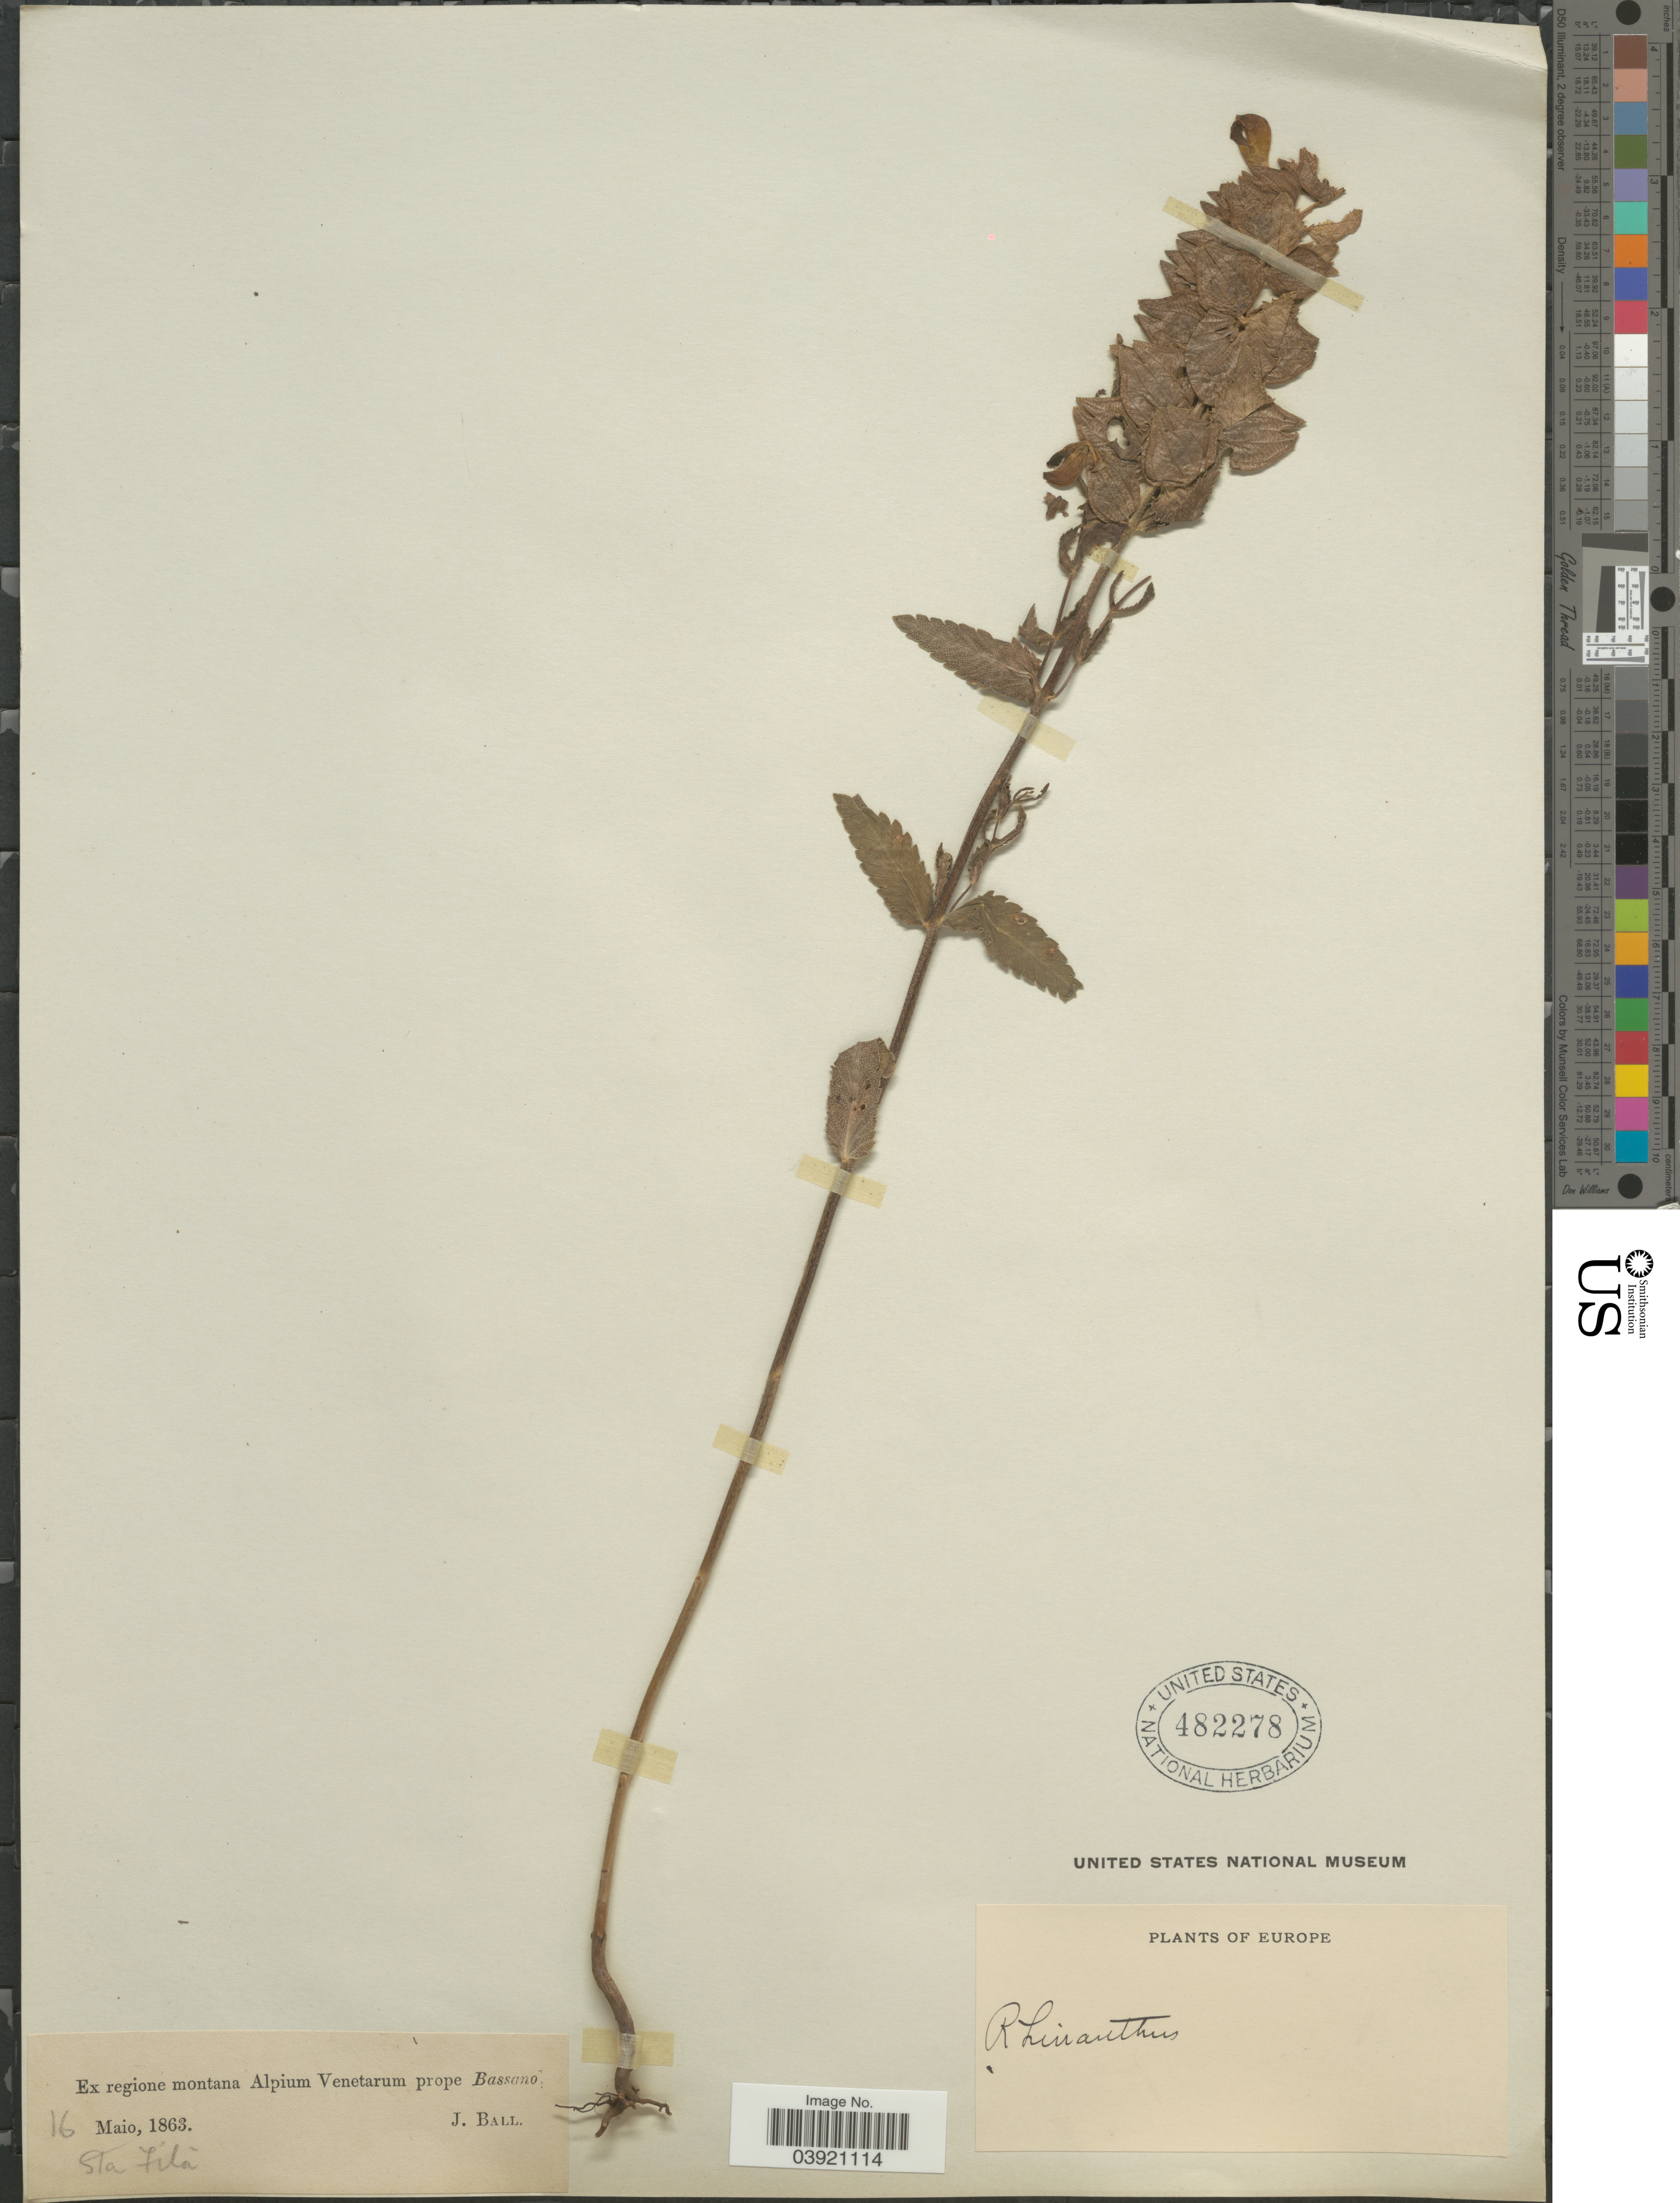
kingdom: Plantae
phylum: Tracheophyta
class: Magnoliopsida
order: Lamiales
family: Orobanchaceae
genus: Rhinanthus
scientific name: Rhinanthus sp.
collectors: J. Ball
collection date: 1863-05-16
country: Italy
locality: Ex regione montana Alpium Venetarum prope Bassano. Sta. Fila. Europe.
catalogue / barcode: US 482278